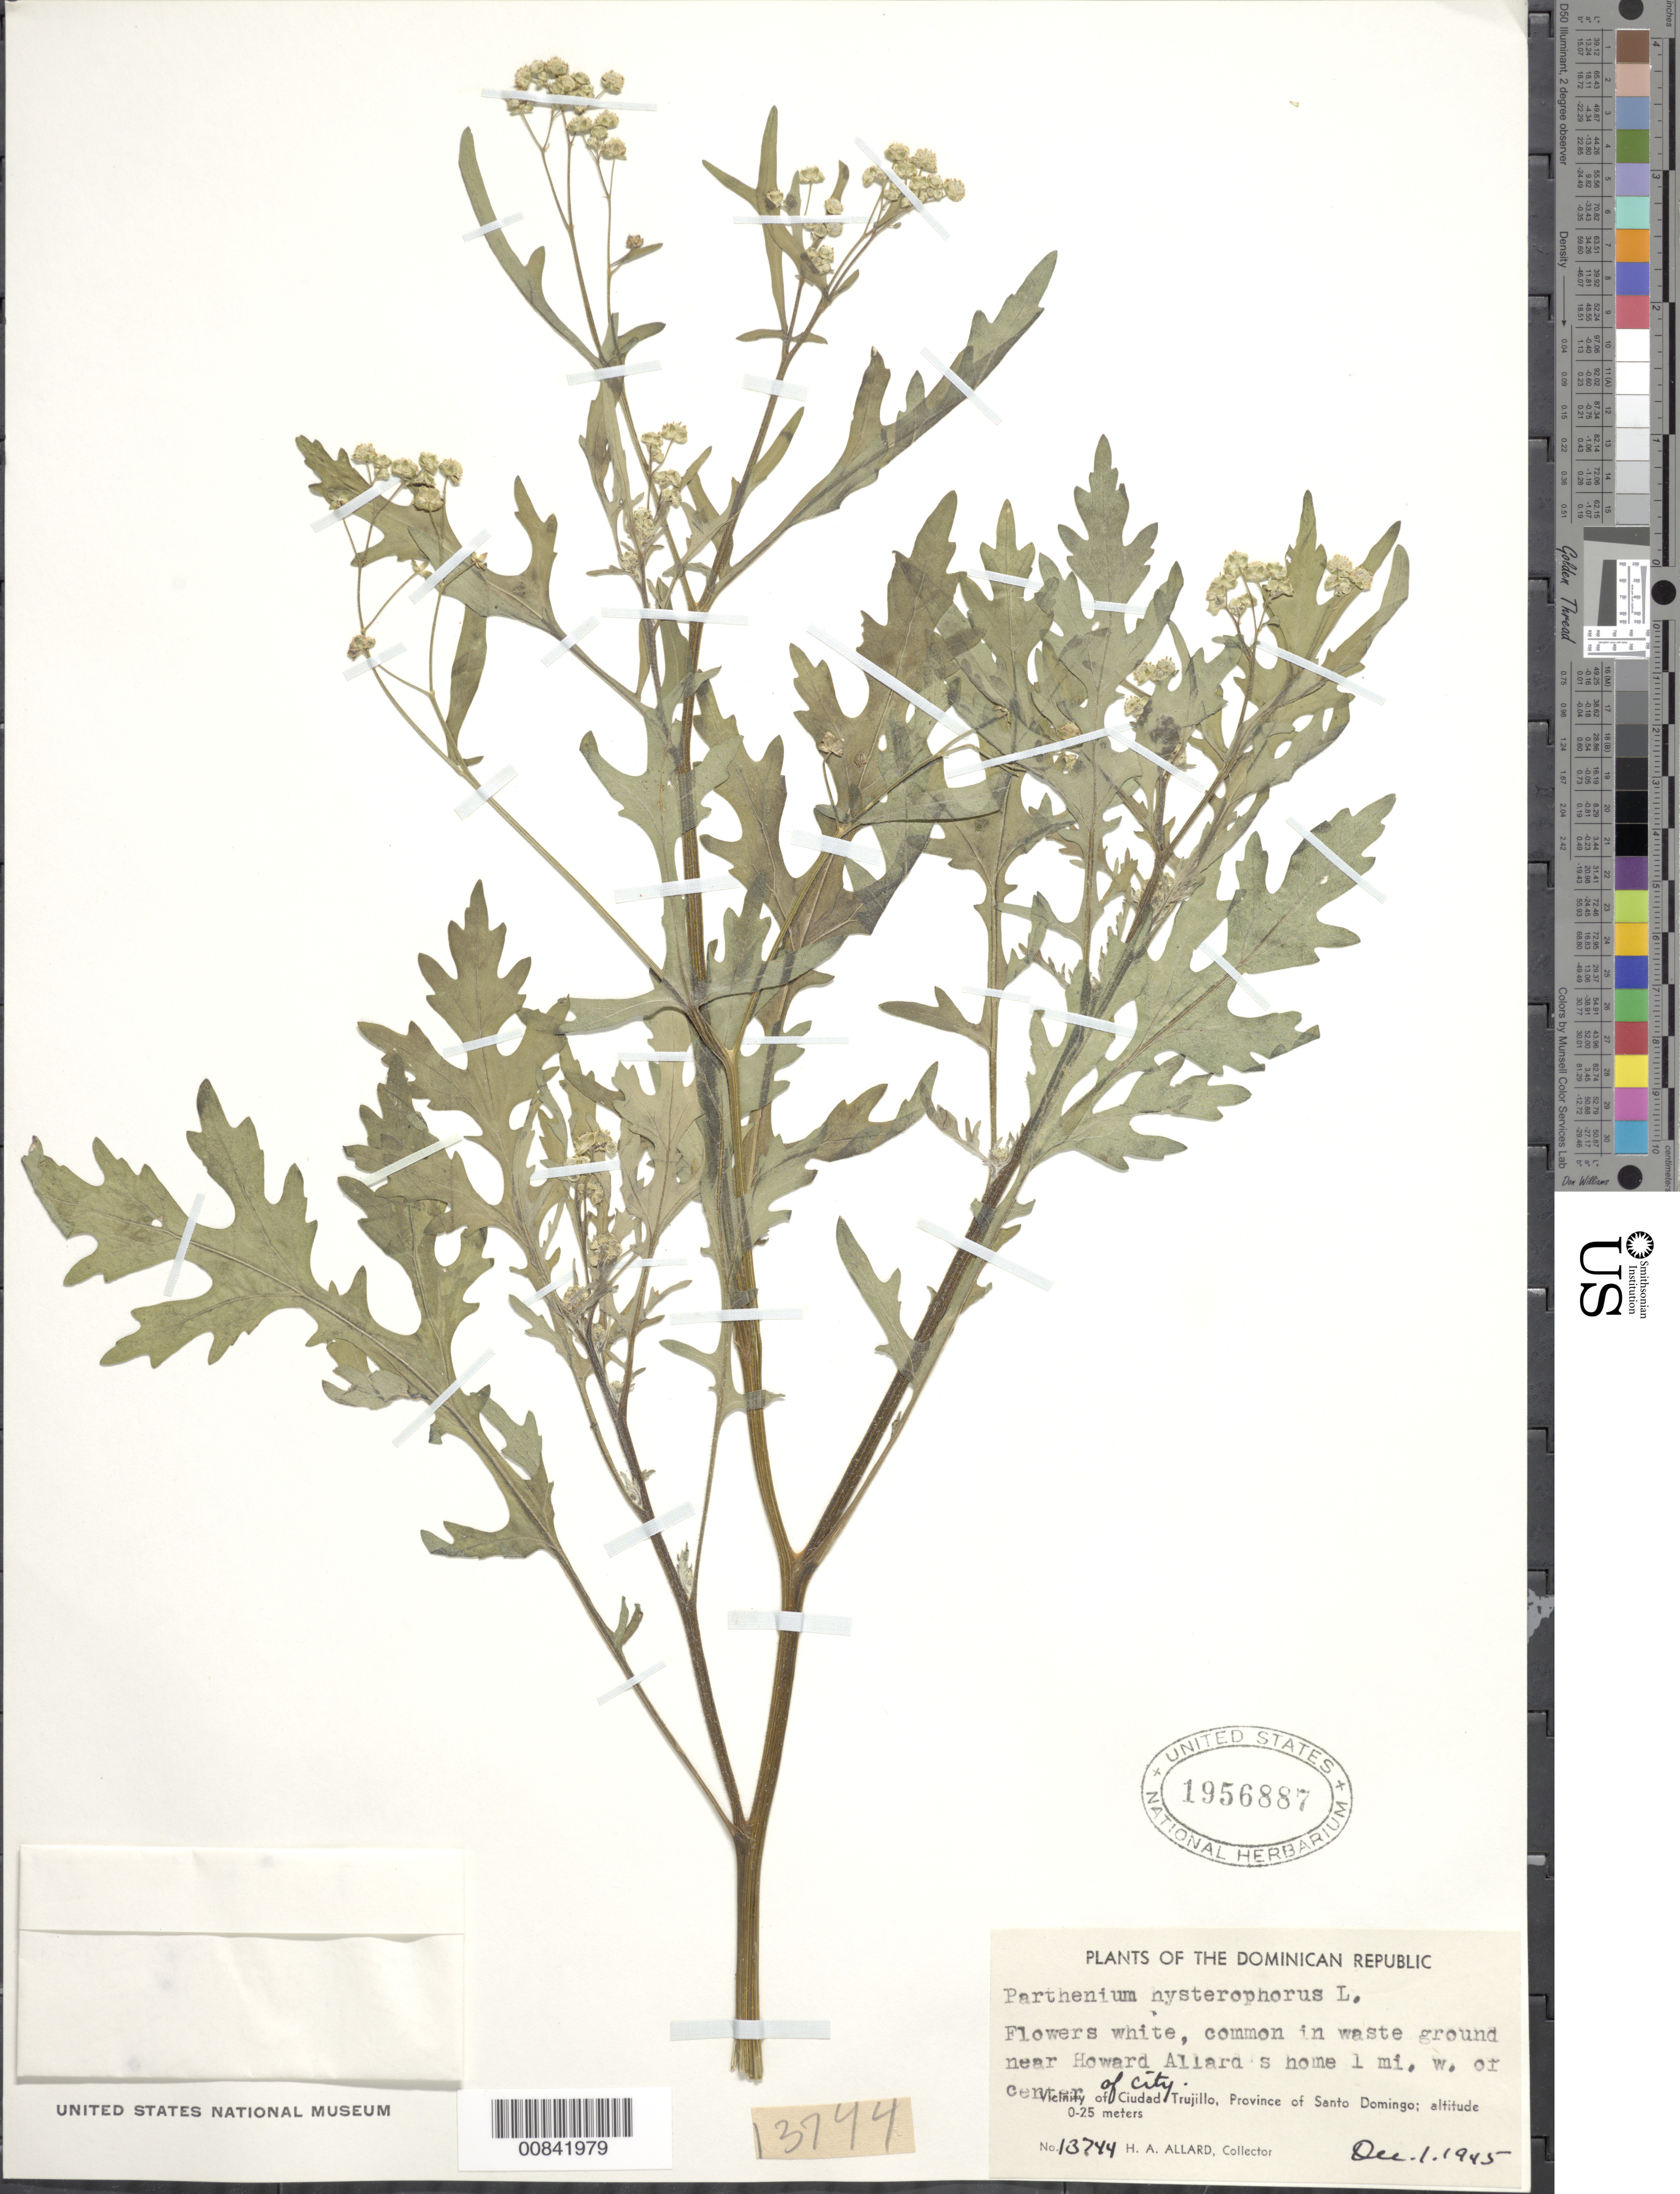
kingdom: Plantae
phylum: Tracheophyta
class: Magnoliopsida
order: Asterales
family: Asteraceae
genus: Parthenium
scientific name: Parthenium hysterophorus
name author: L.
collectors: H. A. Allard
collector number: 13744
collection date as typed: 01 Dec 1945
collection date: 1945-12-01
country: Dominican Republic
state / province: Distrito Nacional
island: Hispaniola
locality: Vicinity of Santo Domingo City, near Howard Allard's home 1 mile W of center of city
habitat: Waste ground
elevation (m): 0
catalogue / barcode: US 1956887